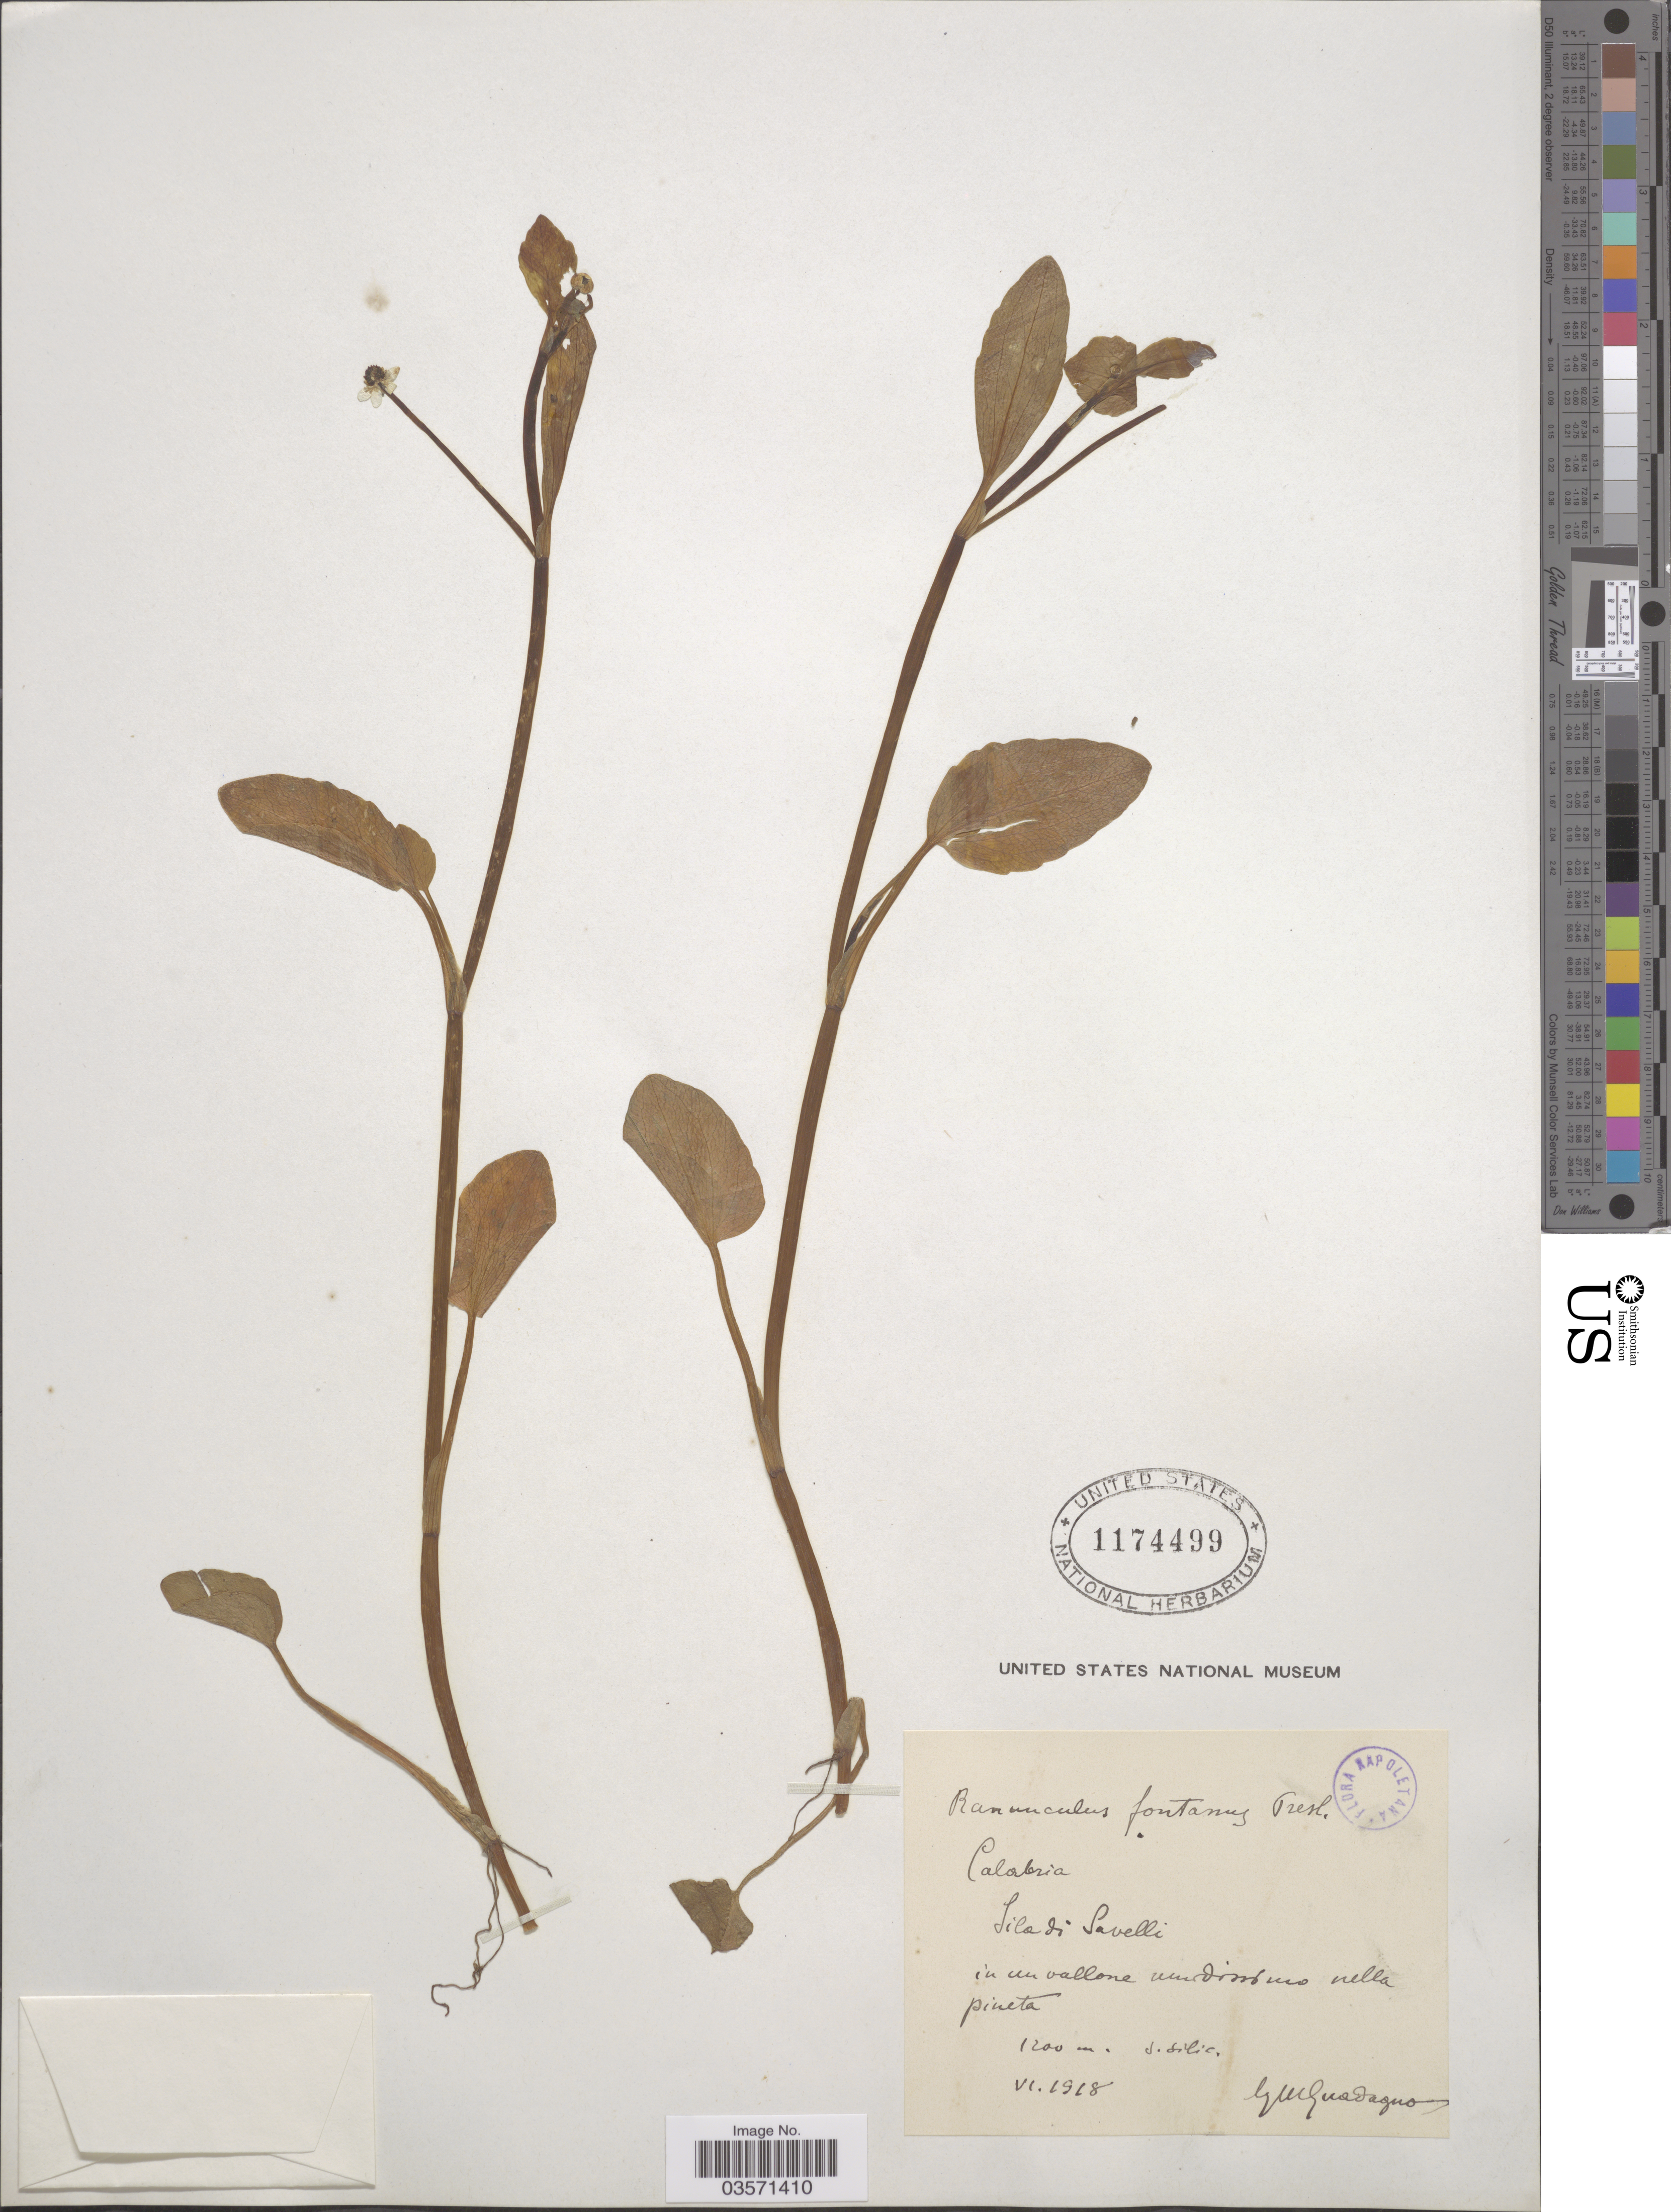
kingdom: Plantae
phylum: Tracheophyta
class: Magnoliopsida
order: Ranunculales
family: Ranunculaceae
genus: Ranunculus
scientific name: Ranunculus fontanus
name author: C. Presl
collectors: G. Guadagno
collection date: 1918-06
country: Italy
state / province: Calabria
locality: Sila di Savelli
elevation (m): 1200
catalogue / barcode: US 1174499